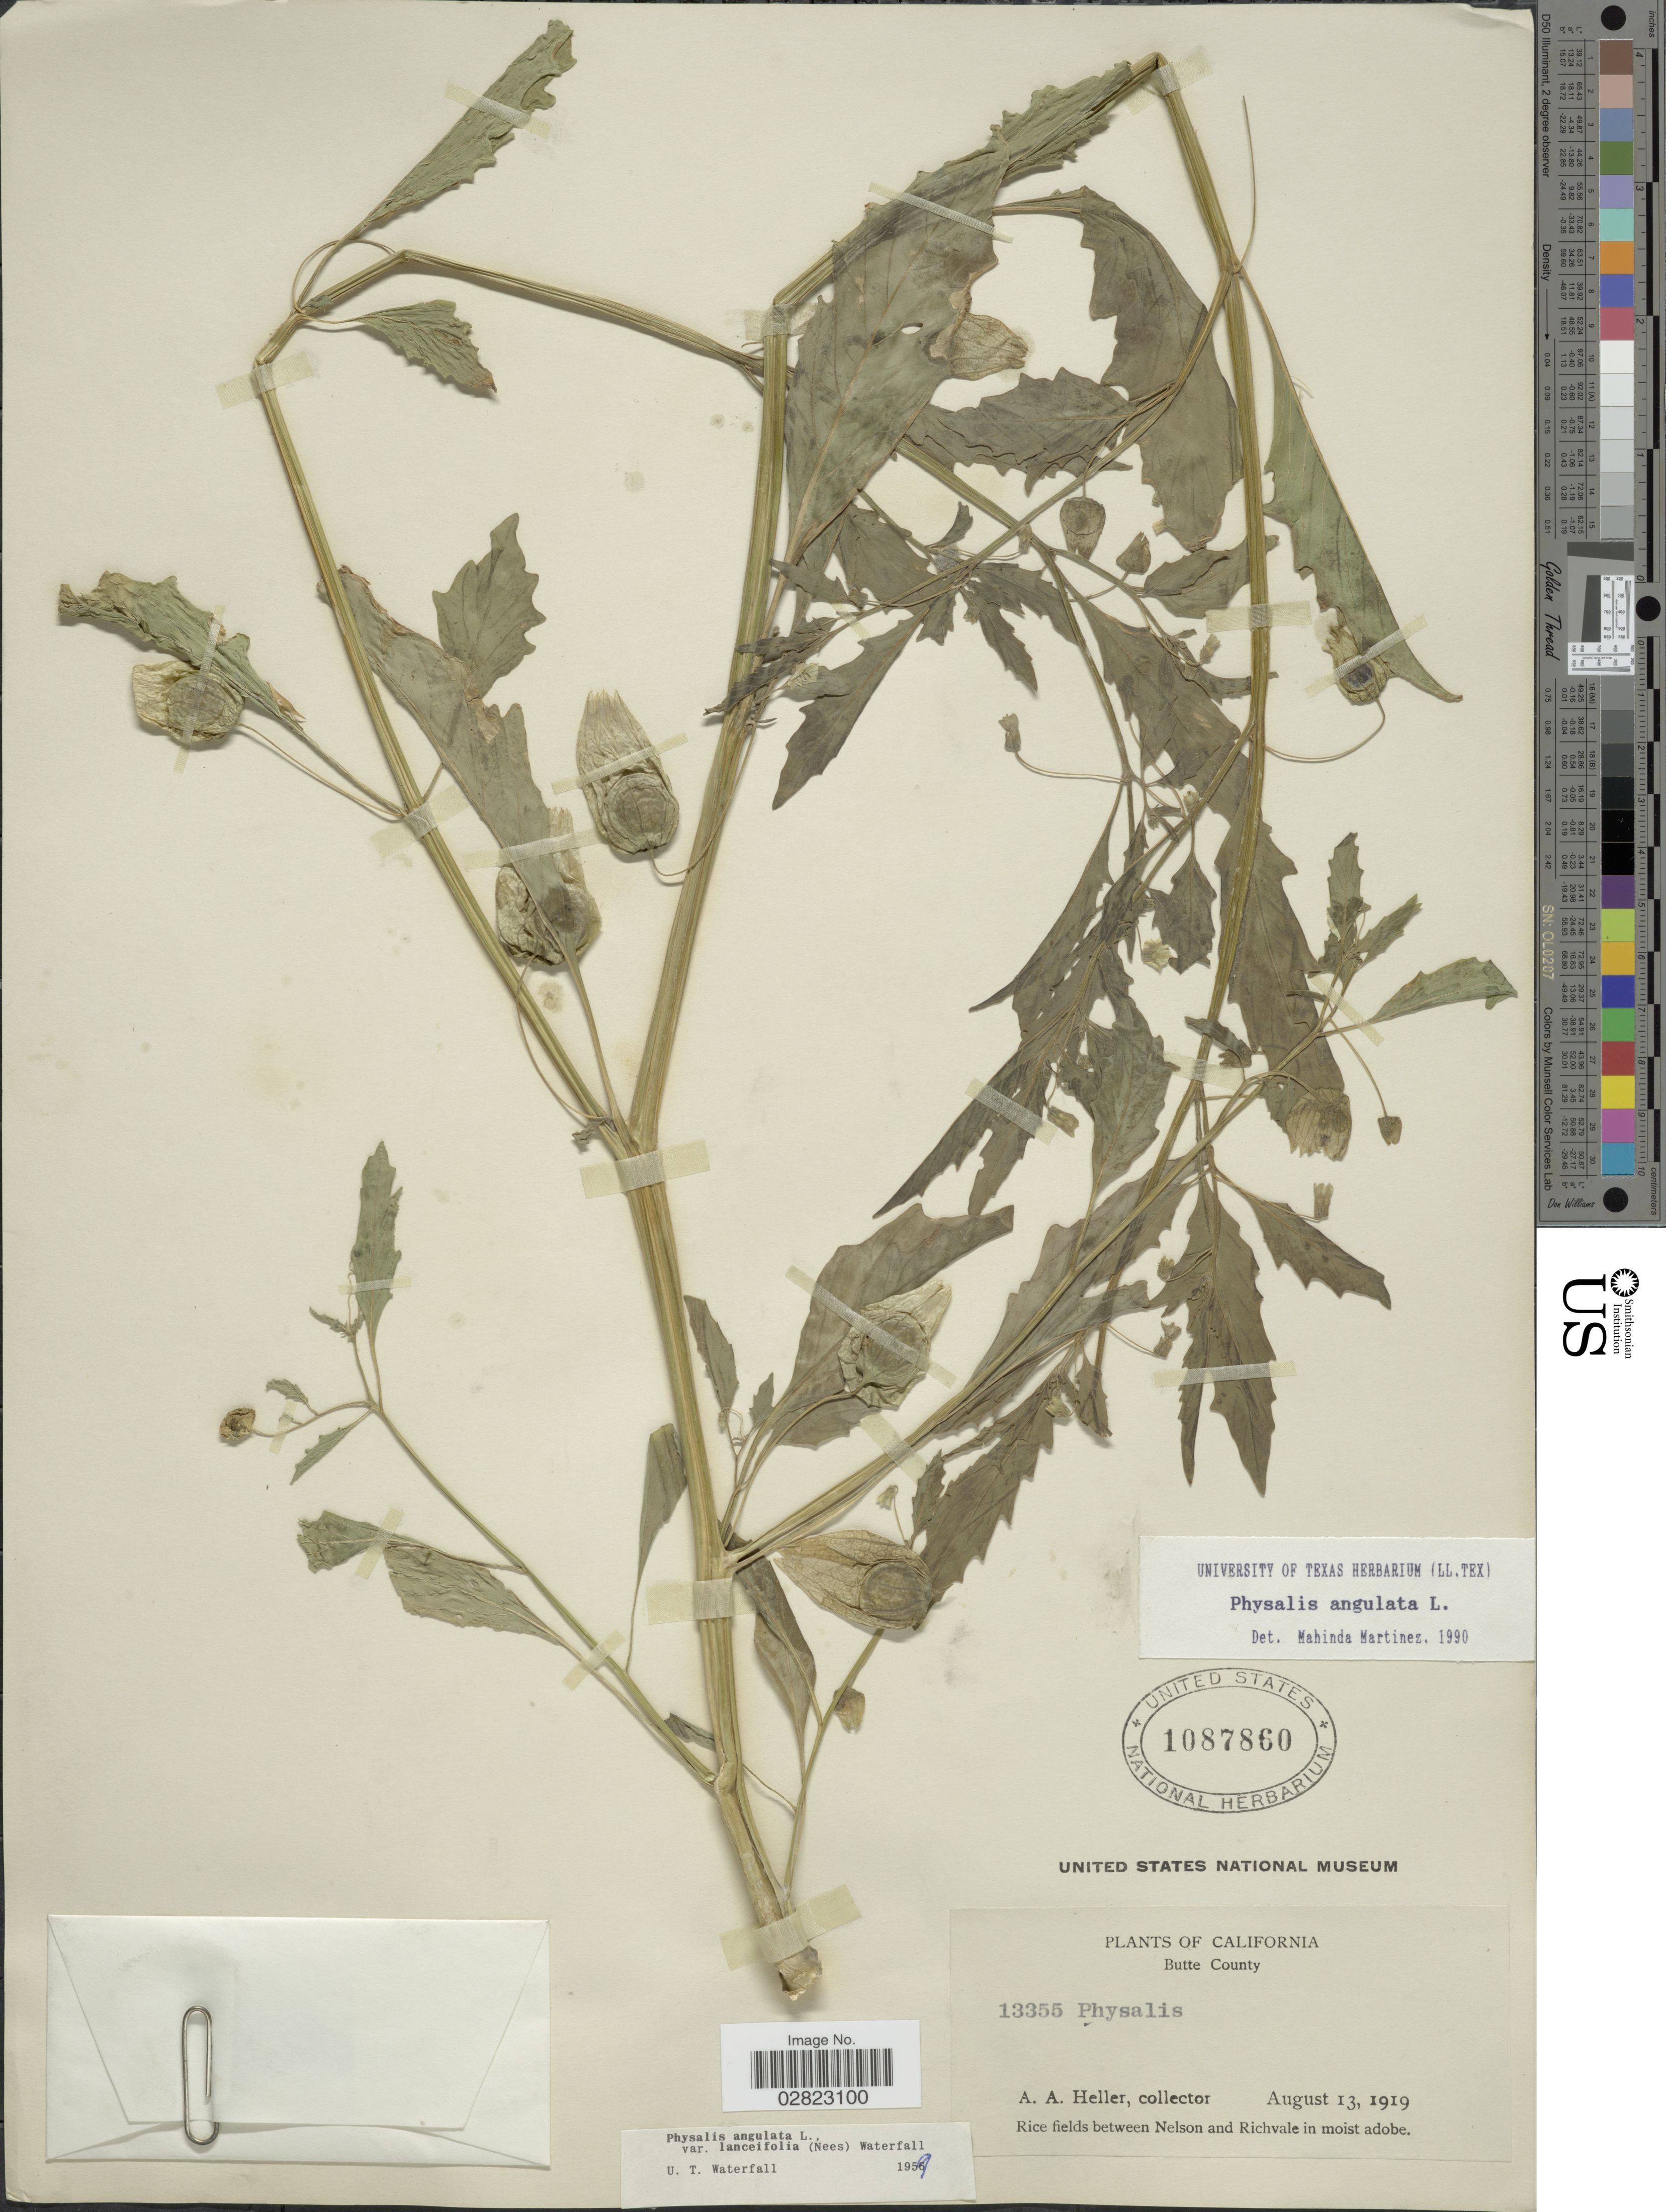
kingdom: Plantae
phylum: Tracheophyta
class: Magnoliopsida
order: Solanales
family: Solanaceae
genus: Physalis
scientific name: Physalis angulata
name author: L.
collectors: A. A. Heller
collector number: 13355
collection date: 1919-08-13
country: United States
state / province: California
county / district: Butte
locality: Butte County. Rice fields between Nelson and Richvale in moist adobe.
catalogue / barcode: US 1087860